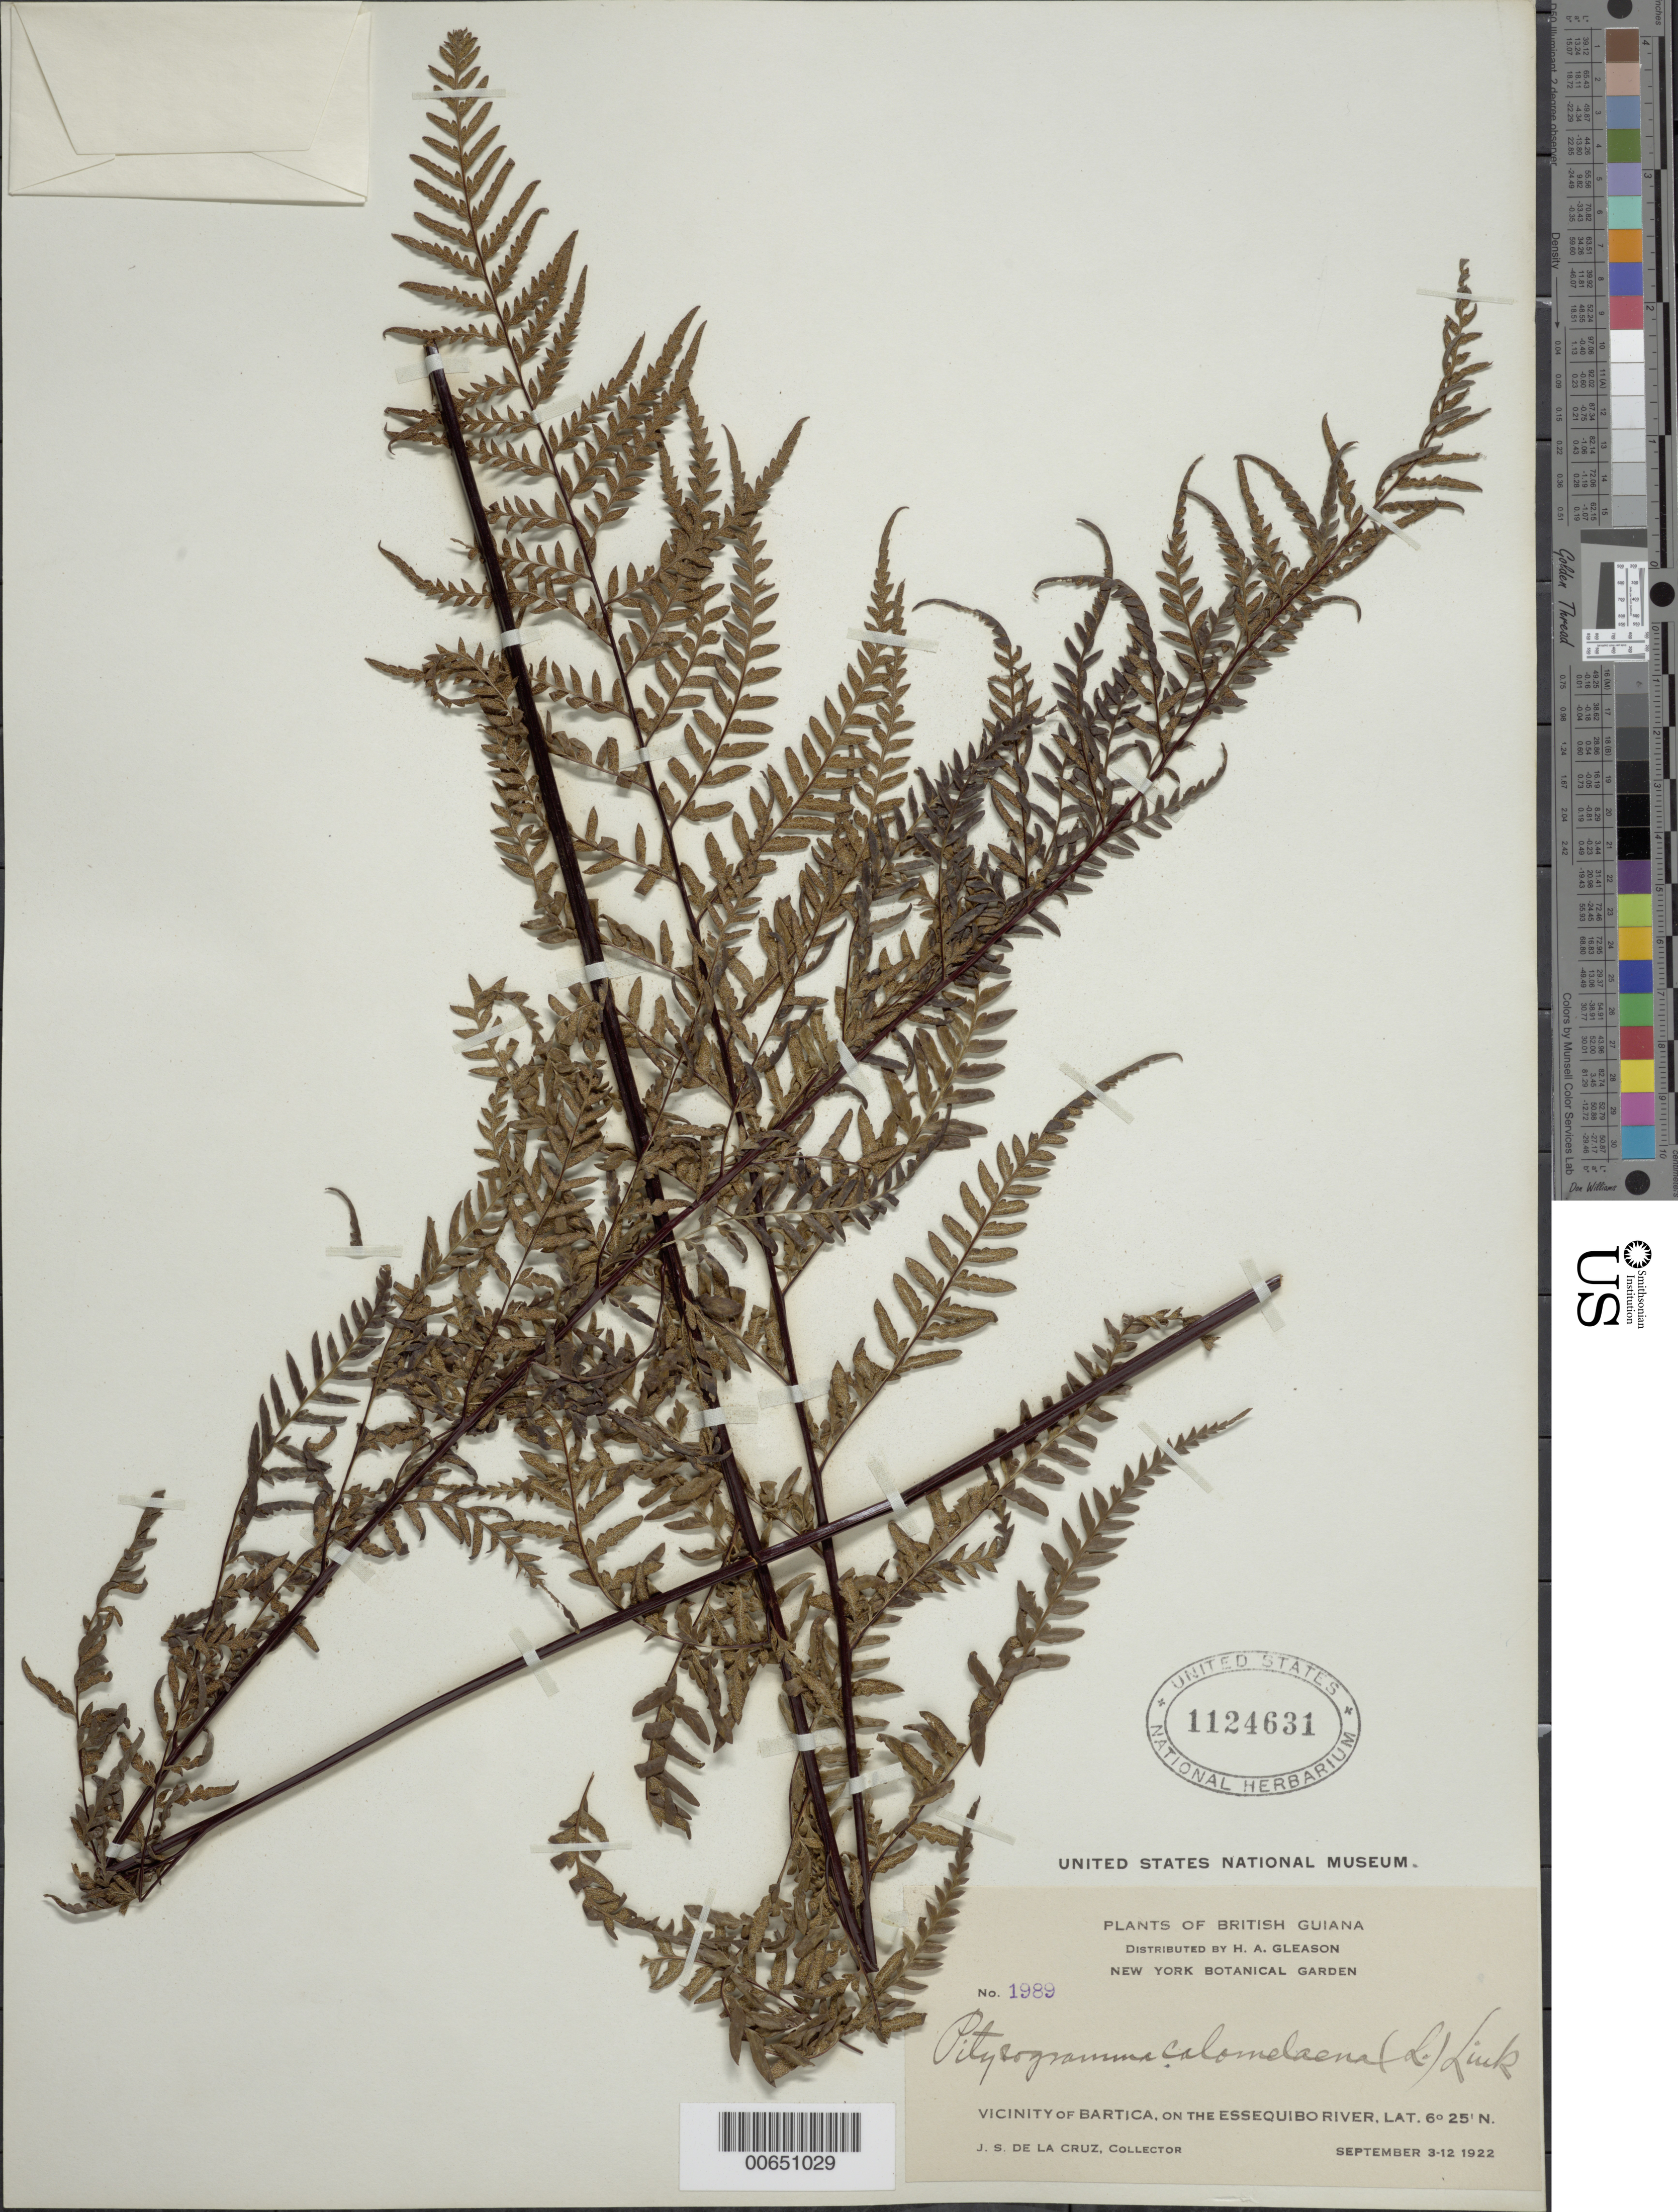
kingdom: Plantae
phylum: Tracheophyta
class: Polypodiopsida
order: Polypodiales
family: Pteridaceae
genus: Pityrogramma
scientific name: Pityrogramma calomelanos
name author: (L.) Link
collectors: J. S. de la Cruz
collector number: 1989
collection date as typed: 3-Sep-22 to 12-Sep-22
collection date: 1922-09-03/1922-09-12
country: Guyana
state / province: Cuyuni-Mazaruni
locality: Bartica, vic., on the Essequibo River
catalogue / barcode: US 1124631